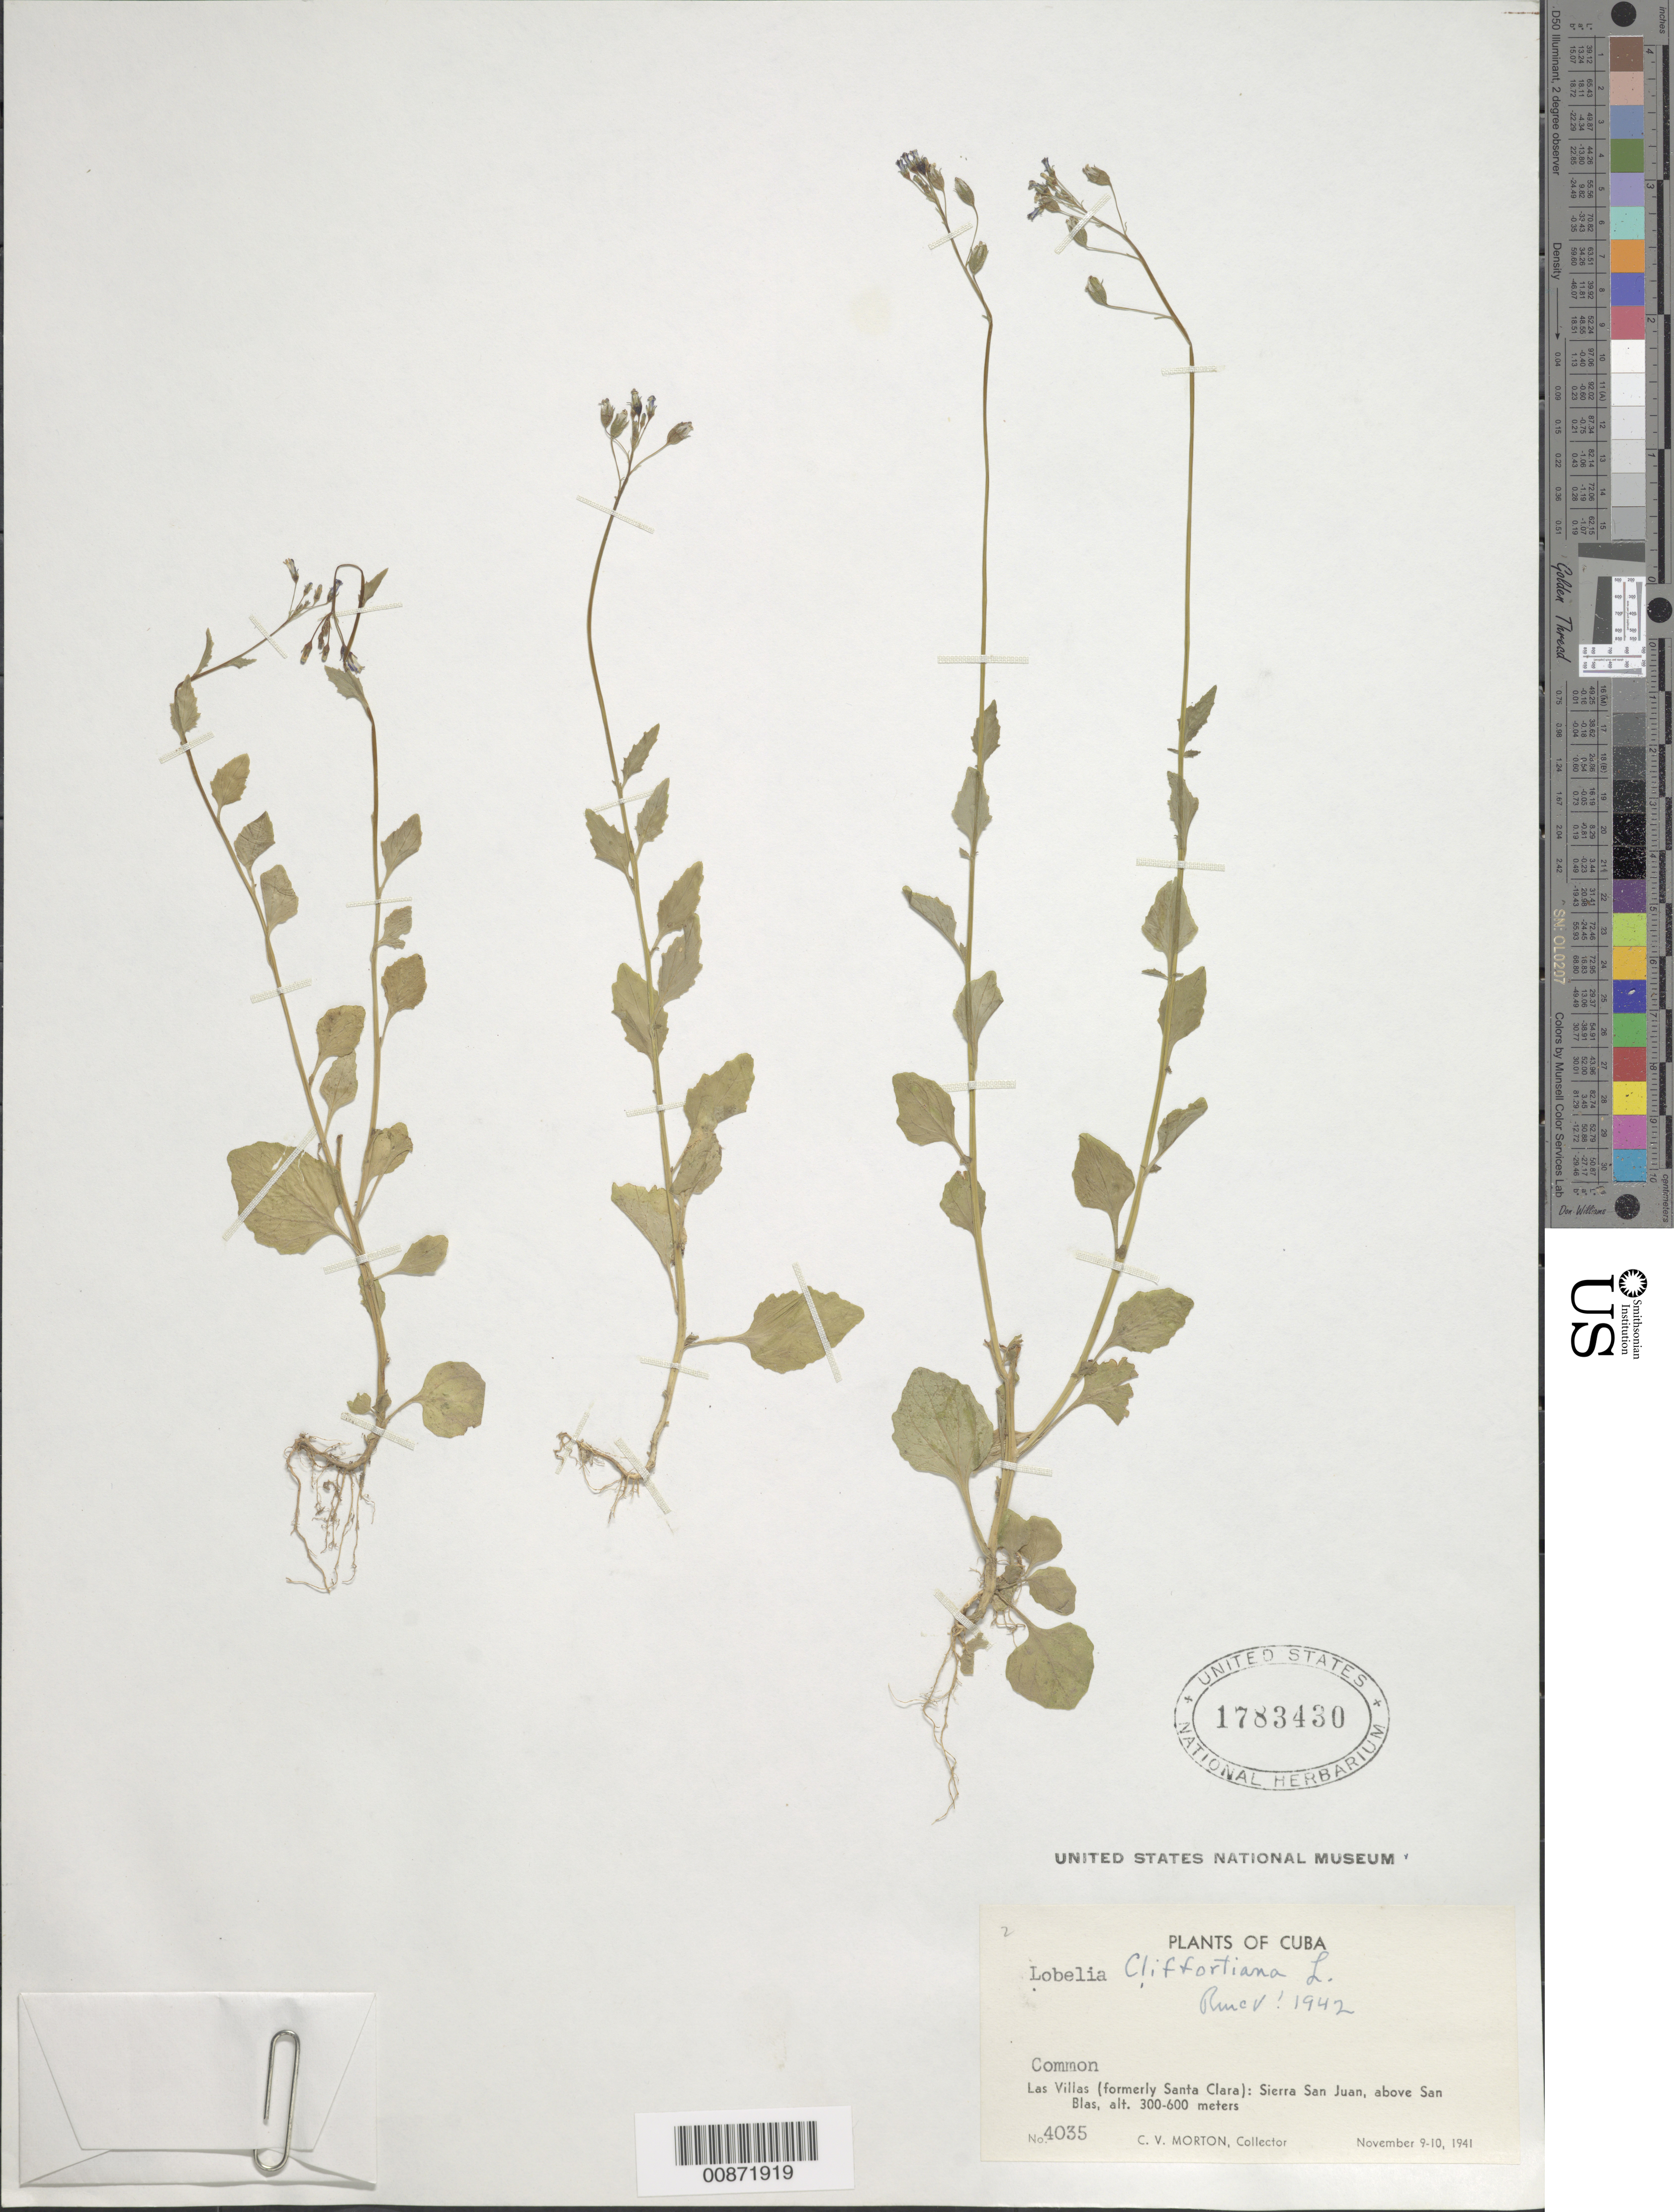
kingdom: Plantae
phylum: Tracheophyta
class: Magnoliopsida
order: Asterales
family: Campanulaceae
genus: Lobelia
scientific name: Lobelia cliffortiana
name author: L.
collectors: C. V. Morton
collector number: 4035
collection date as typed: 09 Nov 1941 to 10 Nov 1941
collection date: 1941-11-09/1941-11-10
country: Cuba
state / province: Las Villas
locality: Sierra San Juan, above San Blas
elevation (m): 300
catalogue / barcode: US 1783430